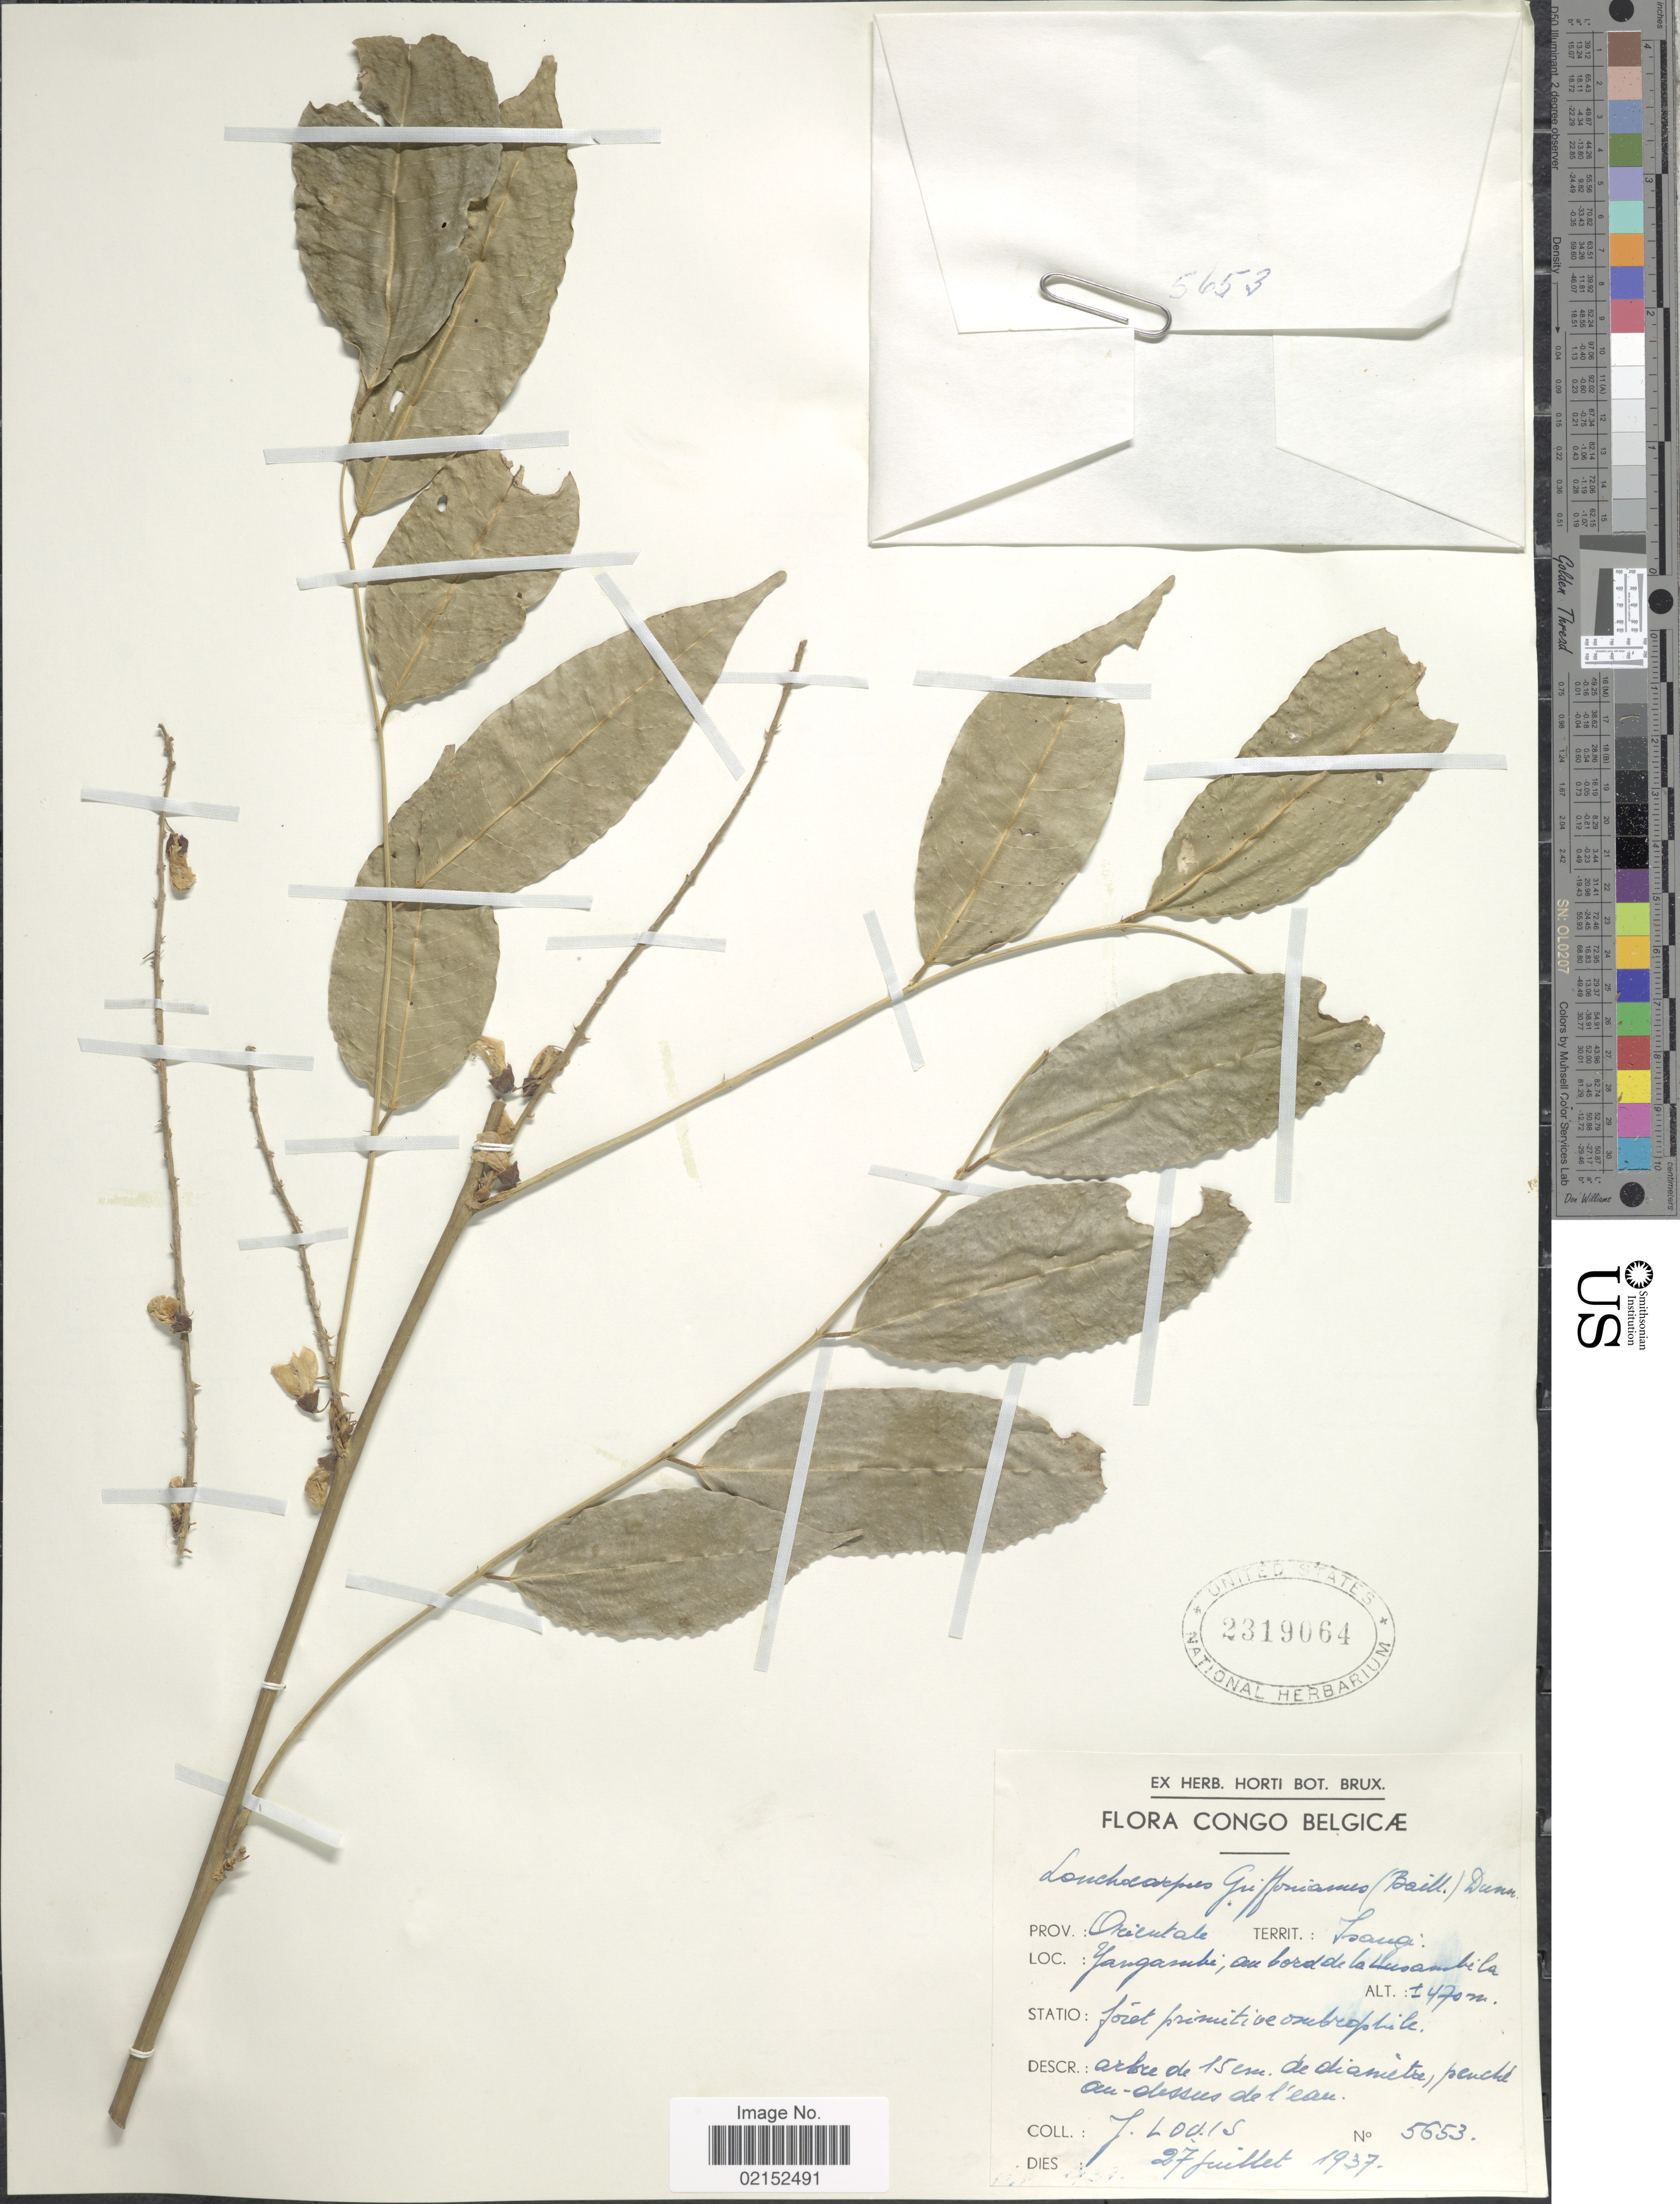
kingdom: Plantae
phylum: Tracheophyta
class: Magnoliopsida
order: Fabales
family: Fabaceae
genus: Lonchocarpus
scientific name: Lonchocarpus griffonianus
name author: Dunn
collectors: J. Louis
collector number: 5653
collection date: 1937-07-27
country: Congo, Democratic Republic of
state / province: Tshopo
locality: Congo Belgicae. Territ. Isangi. Yangambi au bord de la Lusambila.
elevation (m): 470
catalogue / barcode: US 2319064